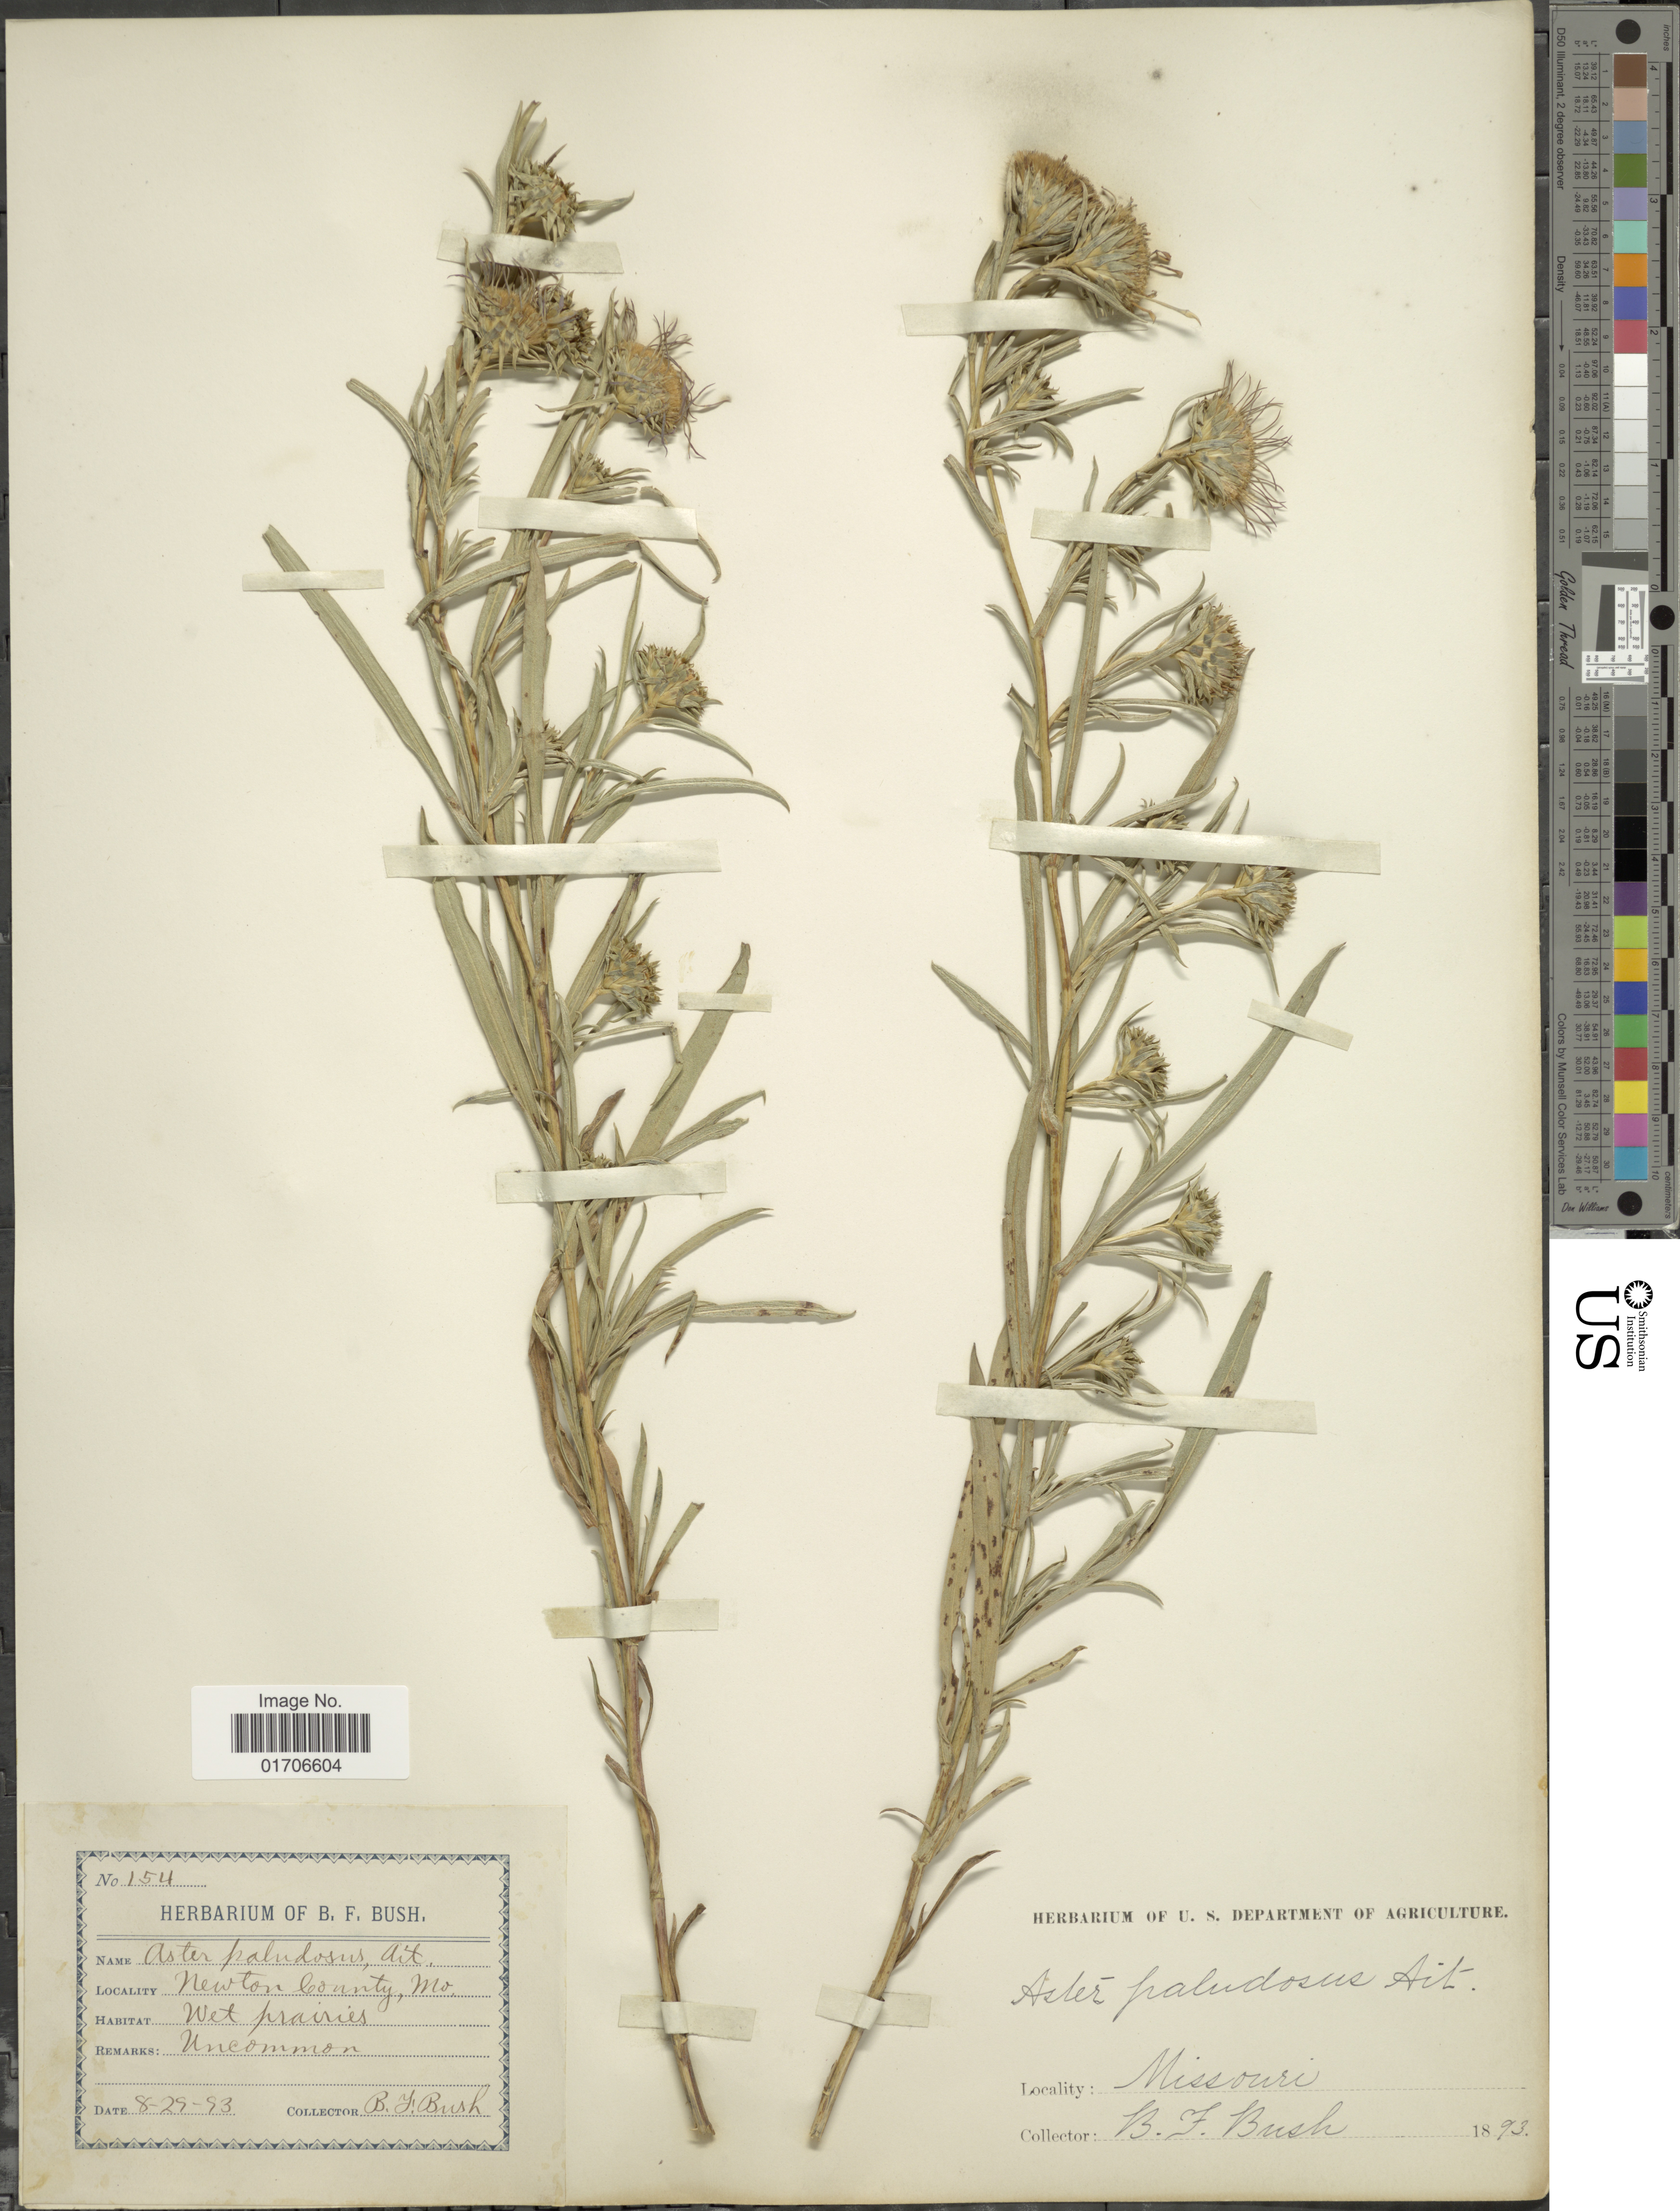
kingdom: Plantae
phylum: Tracheophyta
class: Magnoliopsida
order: Asterales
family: Asteraceae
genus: Eurybia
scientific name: Eurybia paludosa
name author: (Aiton) G.L. Nesom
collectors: B. F. Bush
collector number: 154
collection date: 1893-08-29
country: United States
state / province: Missouri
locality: Newton County, Mo.